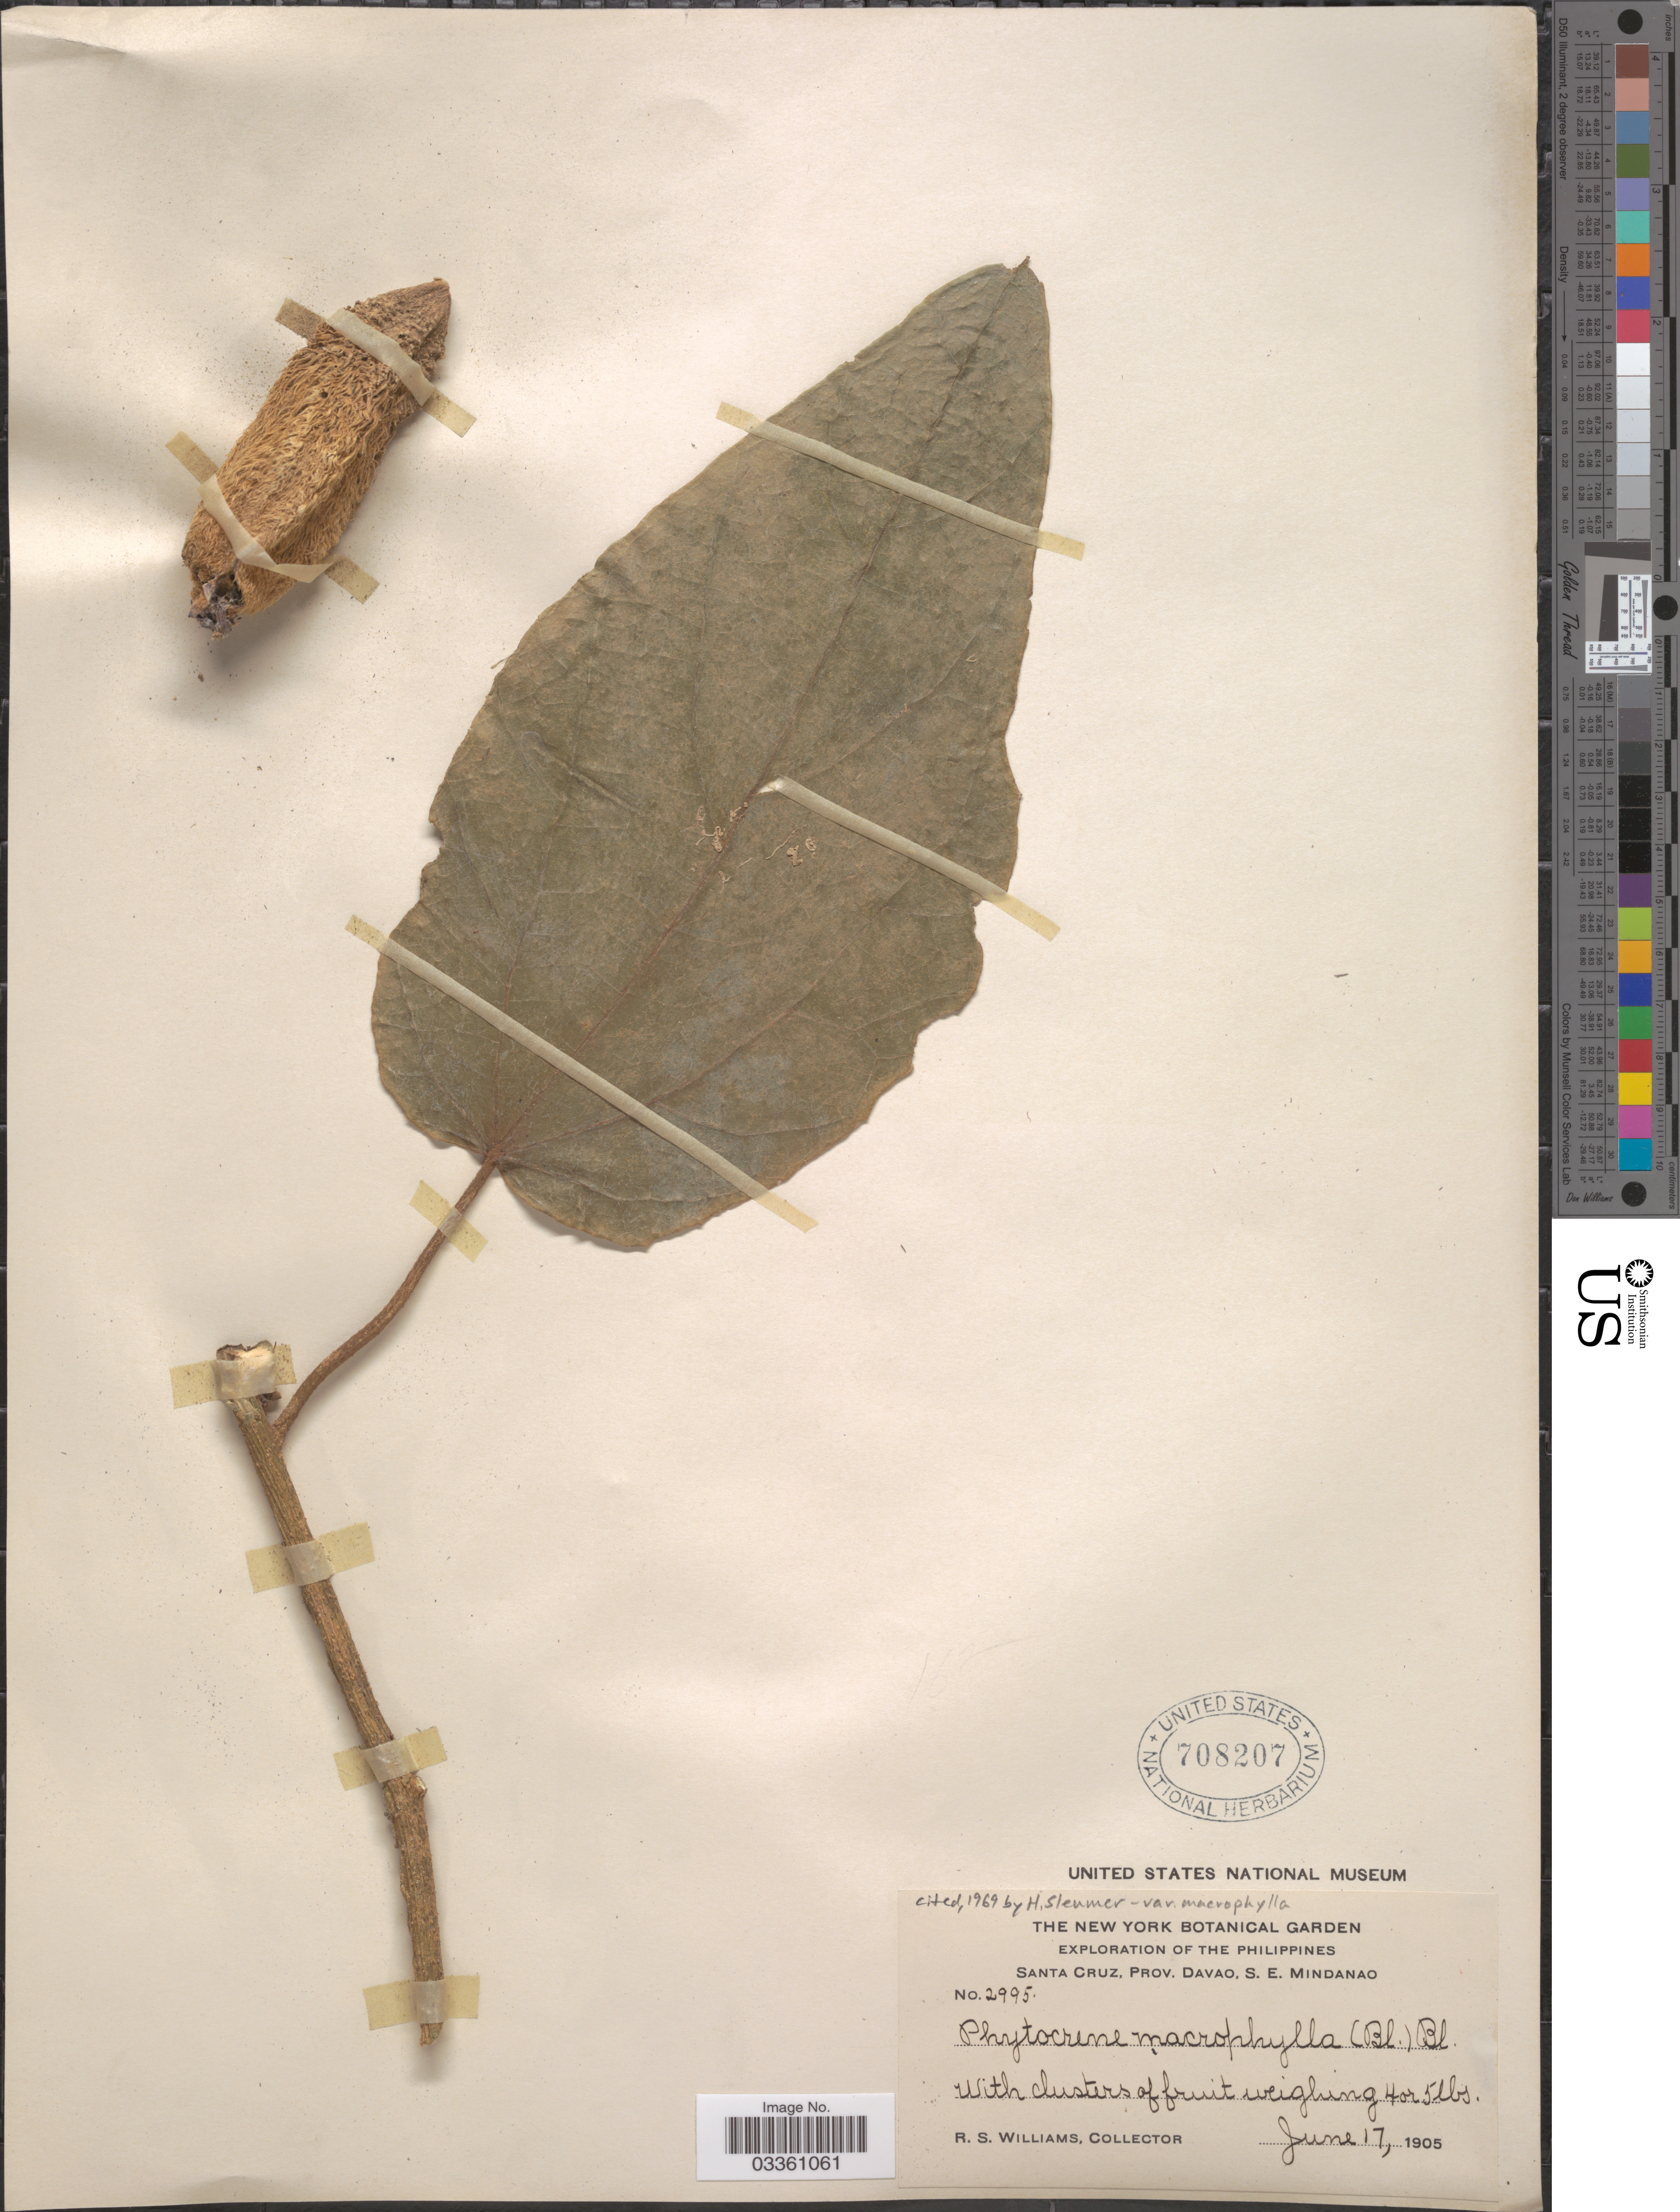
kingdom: Plantae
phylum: Tracheophyta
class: Magnoliopsida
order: Icacinales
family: Icacinaceae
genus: Phytocrene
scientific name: Phytocrene macrophylla var. macrophylla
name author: (Blume) Blume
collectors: R. S. Williams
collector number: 2995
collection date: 1905-06-17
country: Philippines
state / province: Davao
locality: Santa Cruz, S. E. Mindanao.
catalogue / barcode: US 708207